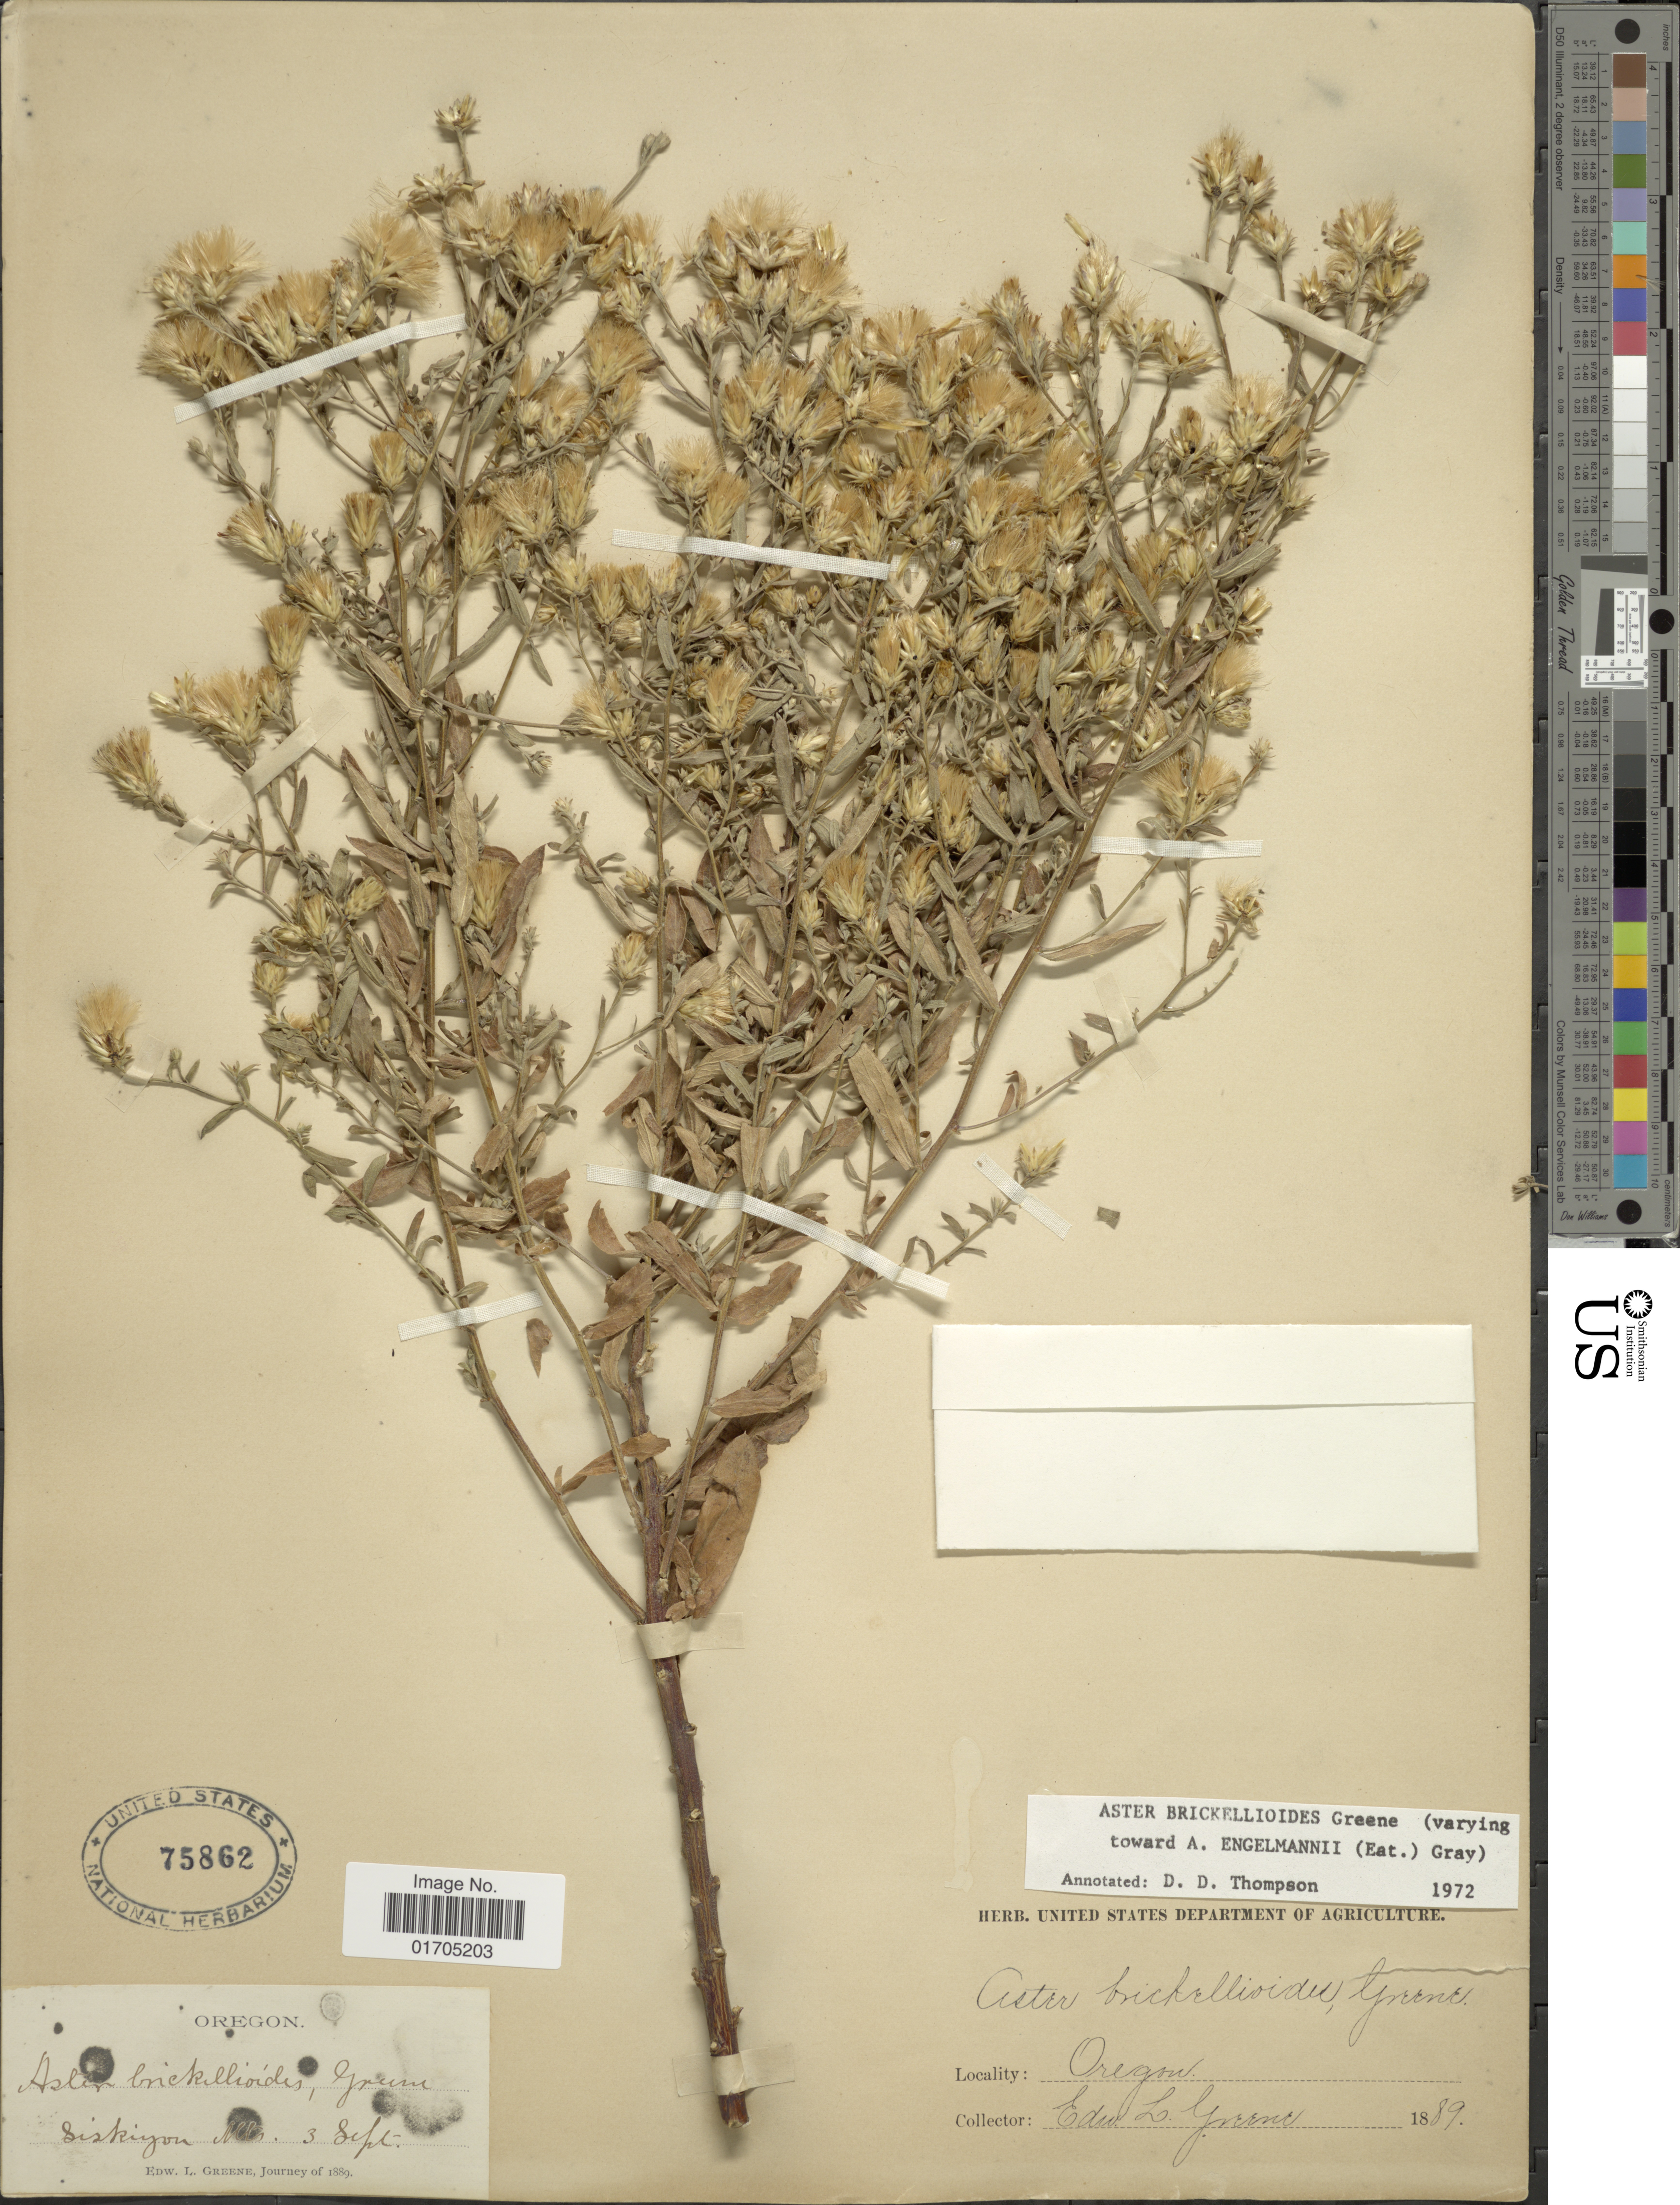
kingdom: Plantae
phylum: Tracheophyta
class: Magnoliopsida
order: Asterales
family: Asteraceae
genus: Eucephalus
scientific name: Eucephalus brickellioides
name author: G.L. Nesom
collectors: E. L. Greene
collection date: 1889-09-03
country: United States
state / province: Oregon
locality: Siskiyou Mts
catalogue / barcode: US 75862